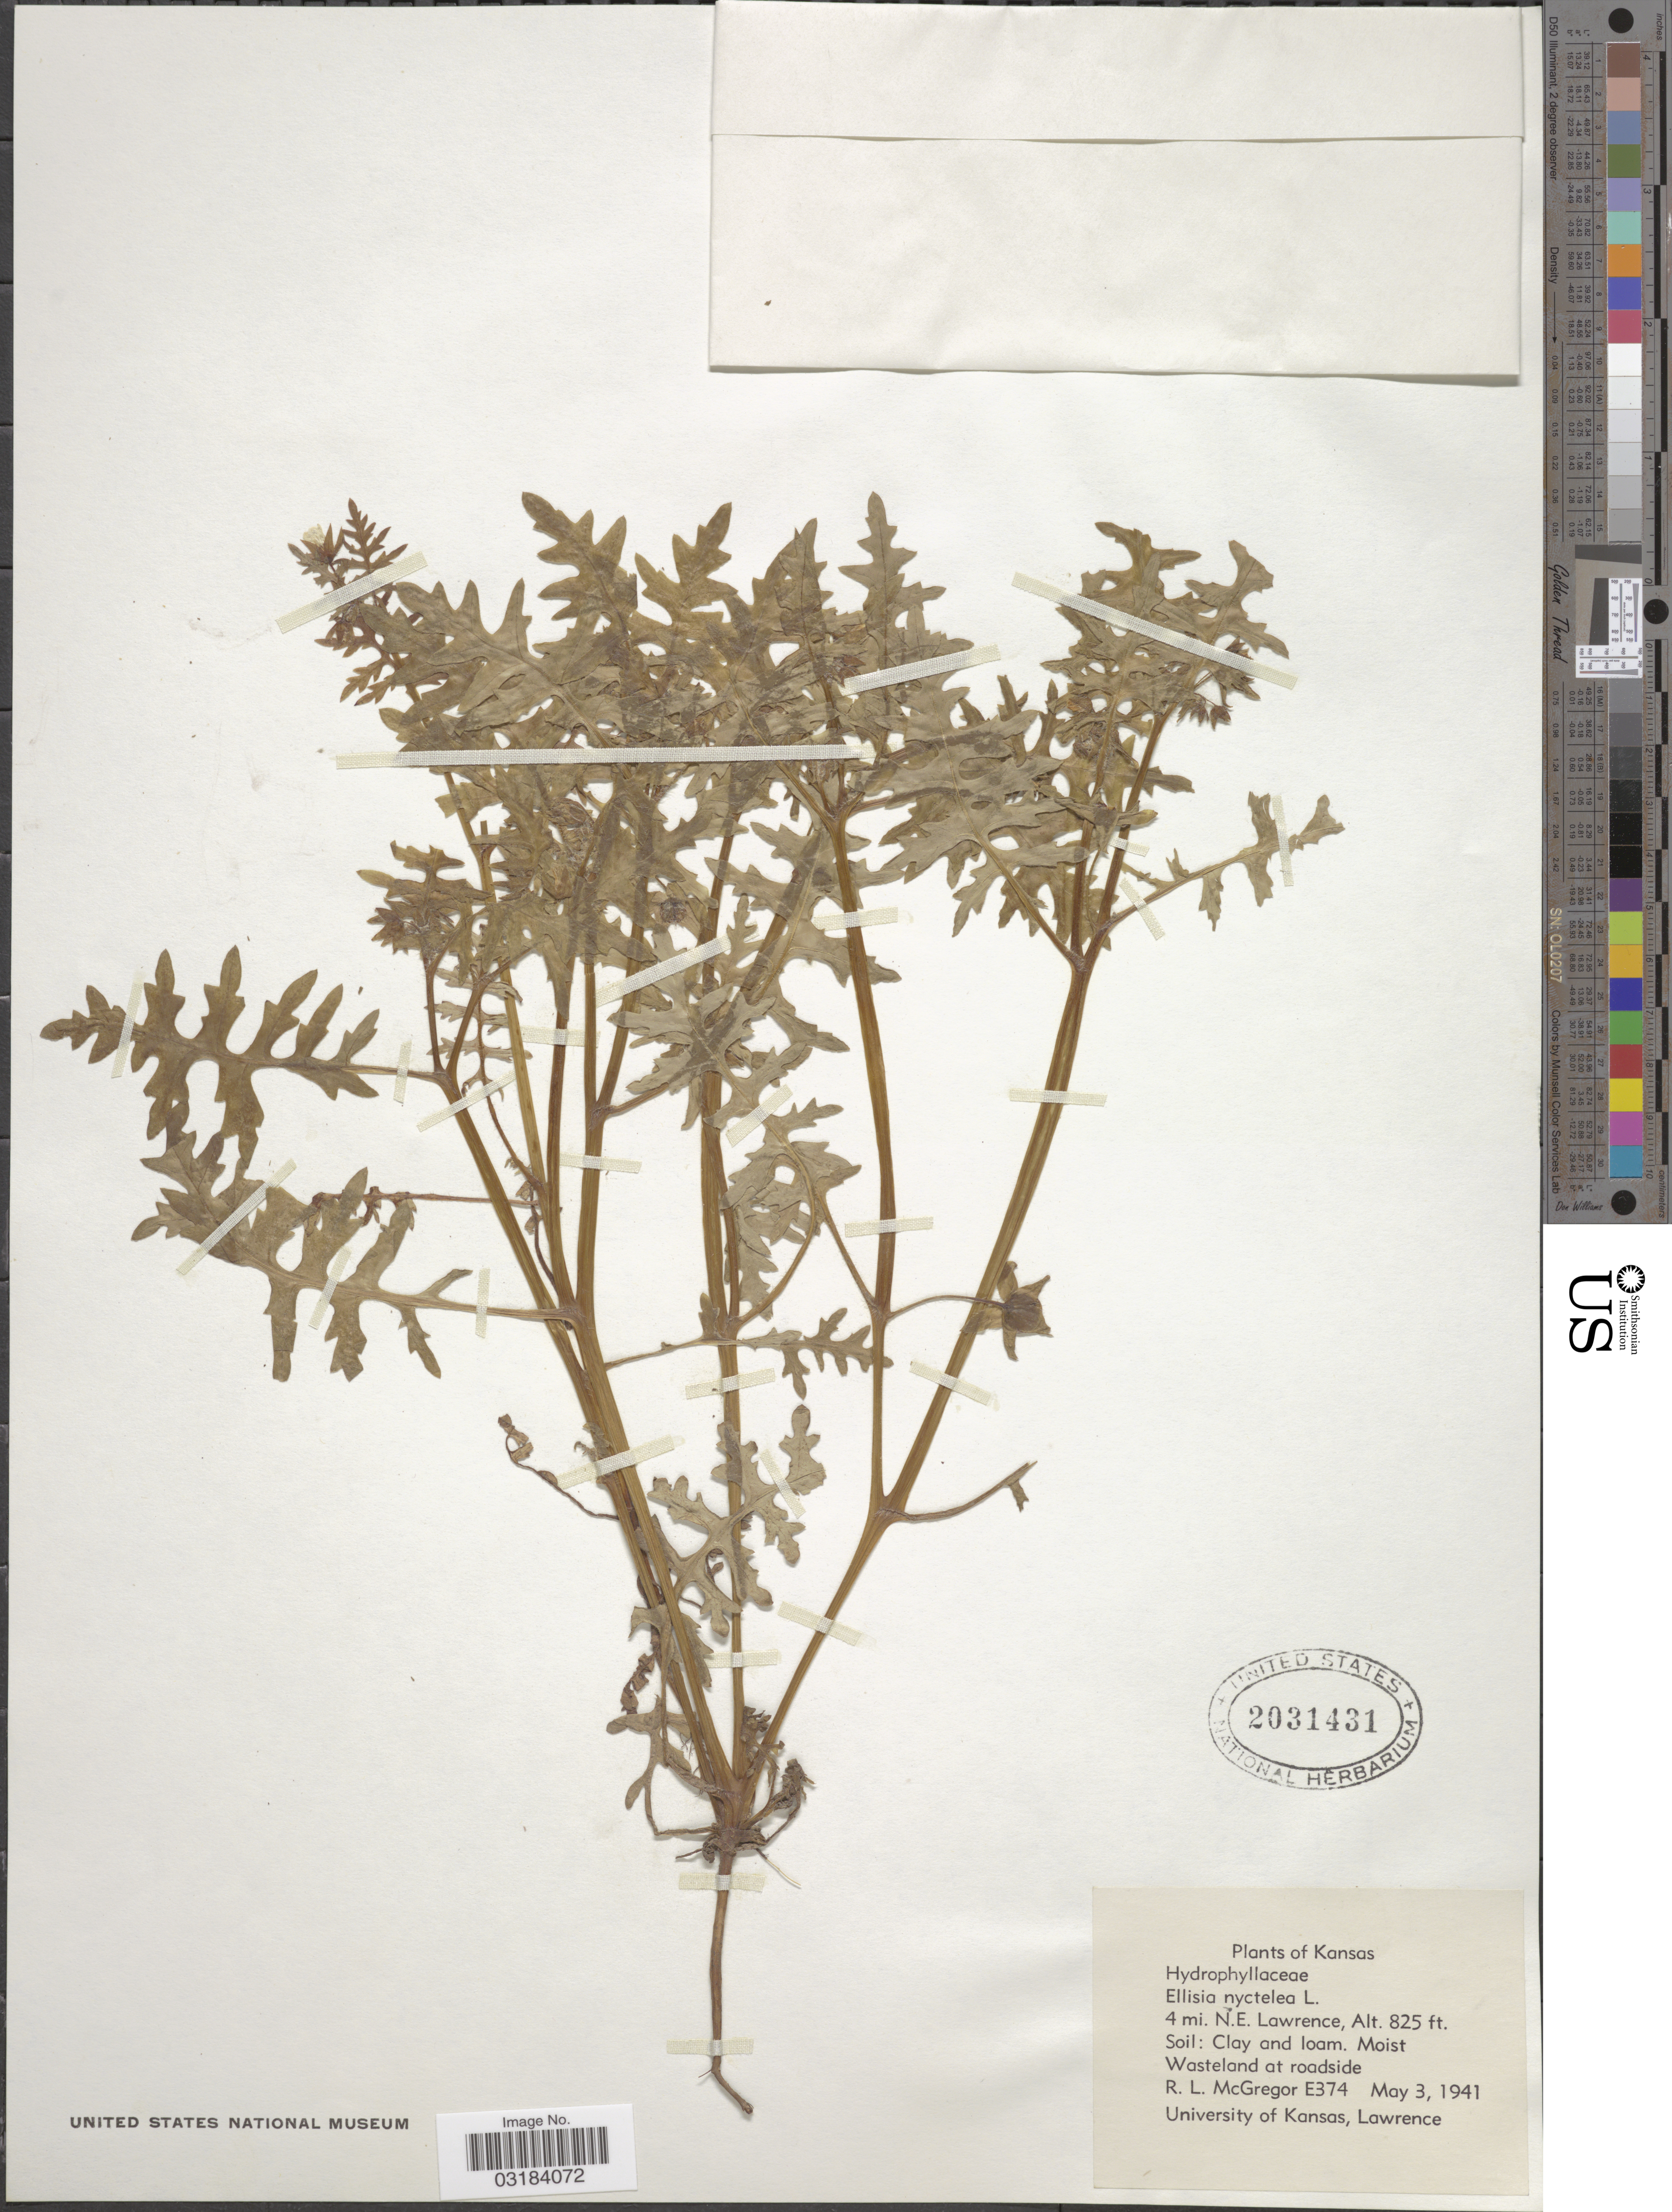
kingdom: Plantae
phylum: Tracheophyta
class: Magnoliopsida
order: Boraginales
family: Hydrophyllaceae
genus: Ellisia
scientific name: Ellisia nyctelea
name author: L.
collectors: R. McGregor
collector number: E374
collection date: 1941-05-03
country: United States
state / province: Kansas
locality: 4 mi. N.E. Lawrence.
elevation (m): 251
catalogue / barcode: US 2031431